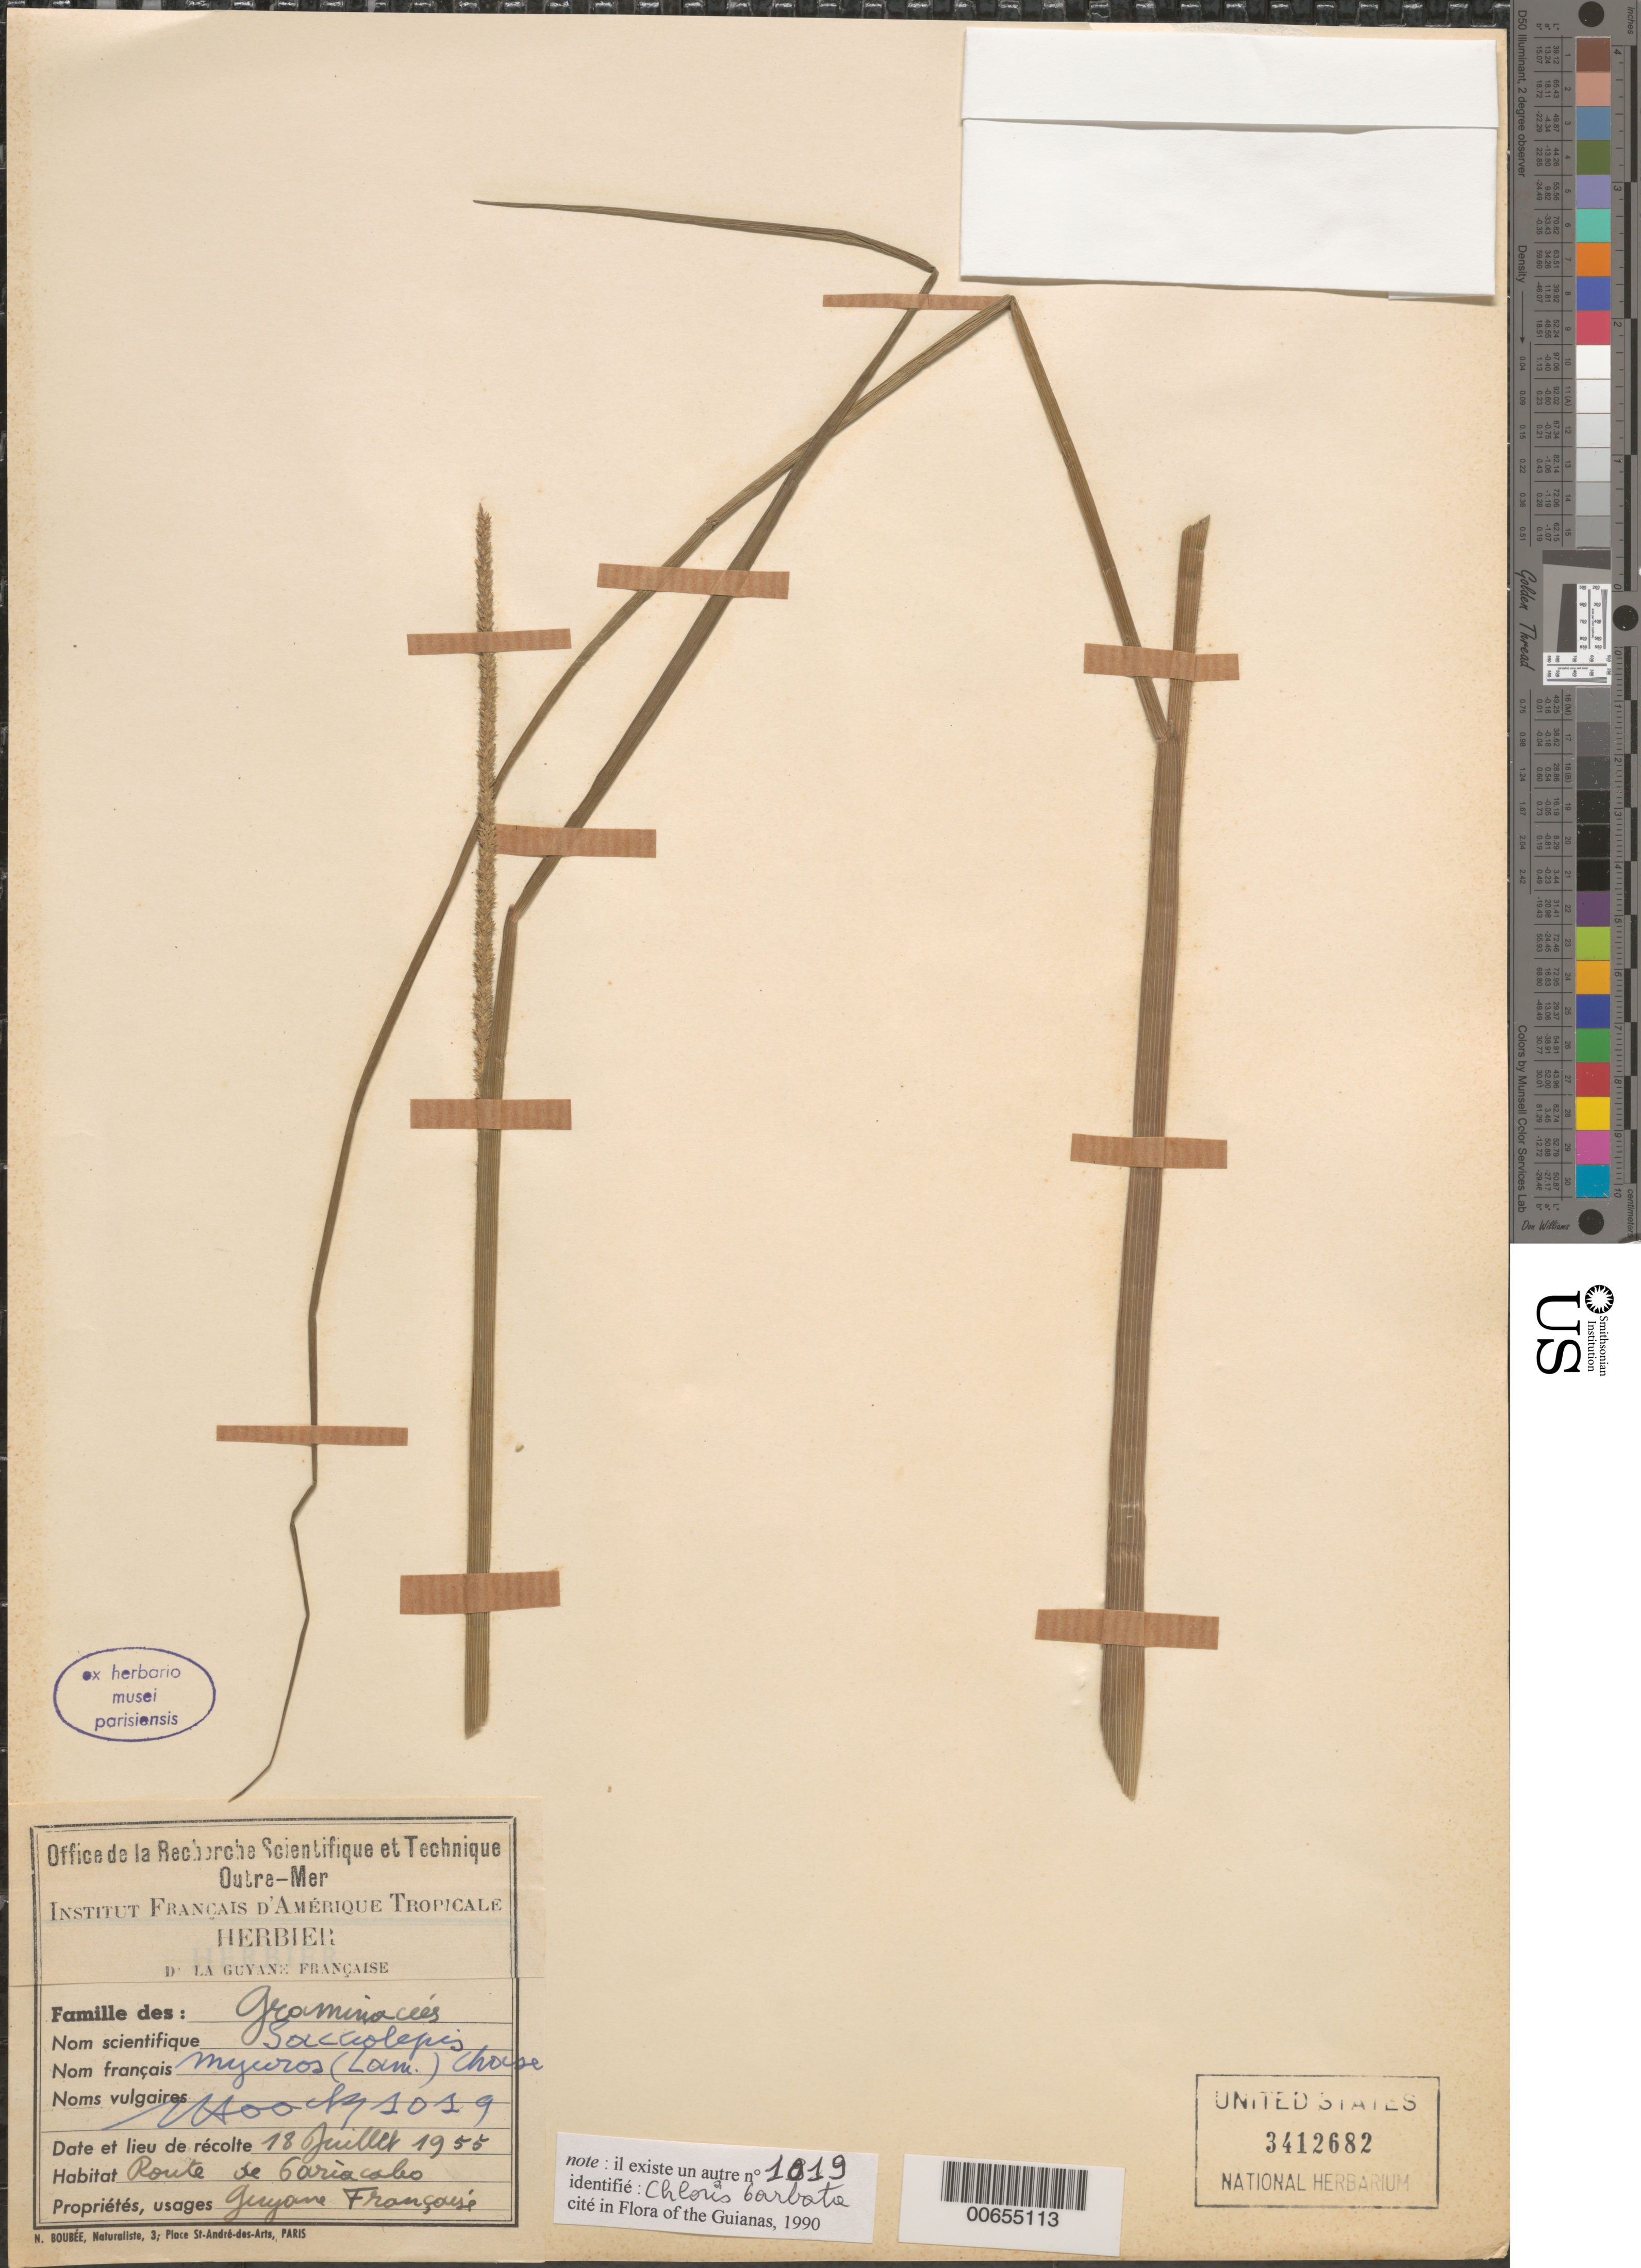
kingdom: Plantae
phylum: Tracheophyta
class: Liliopsida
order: Poales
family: Poaceae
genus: Sacciolepis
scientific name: Sacciolepis myuros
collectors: J. Hoock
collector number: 1019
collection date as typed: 18-Jul-55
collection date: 1955-07-18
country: French Guiana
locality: Route de Pariacabo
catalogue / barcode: US 3412682